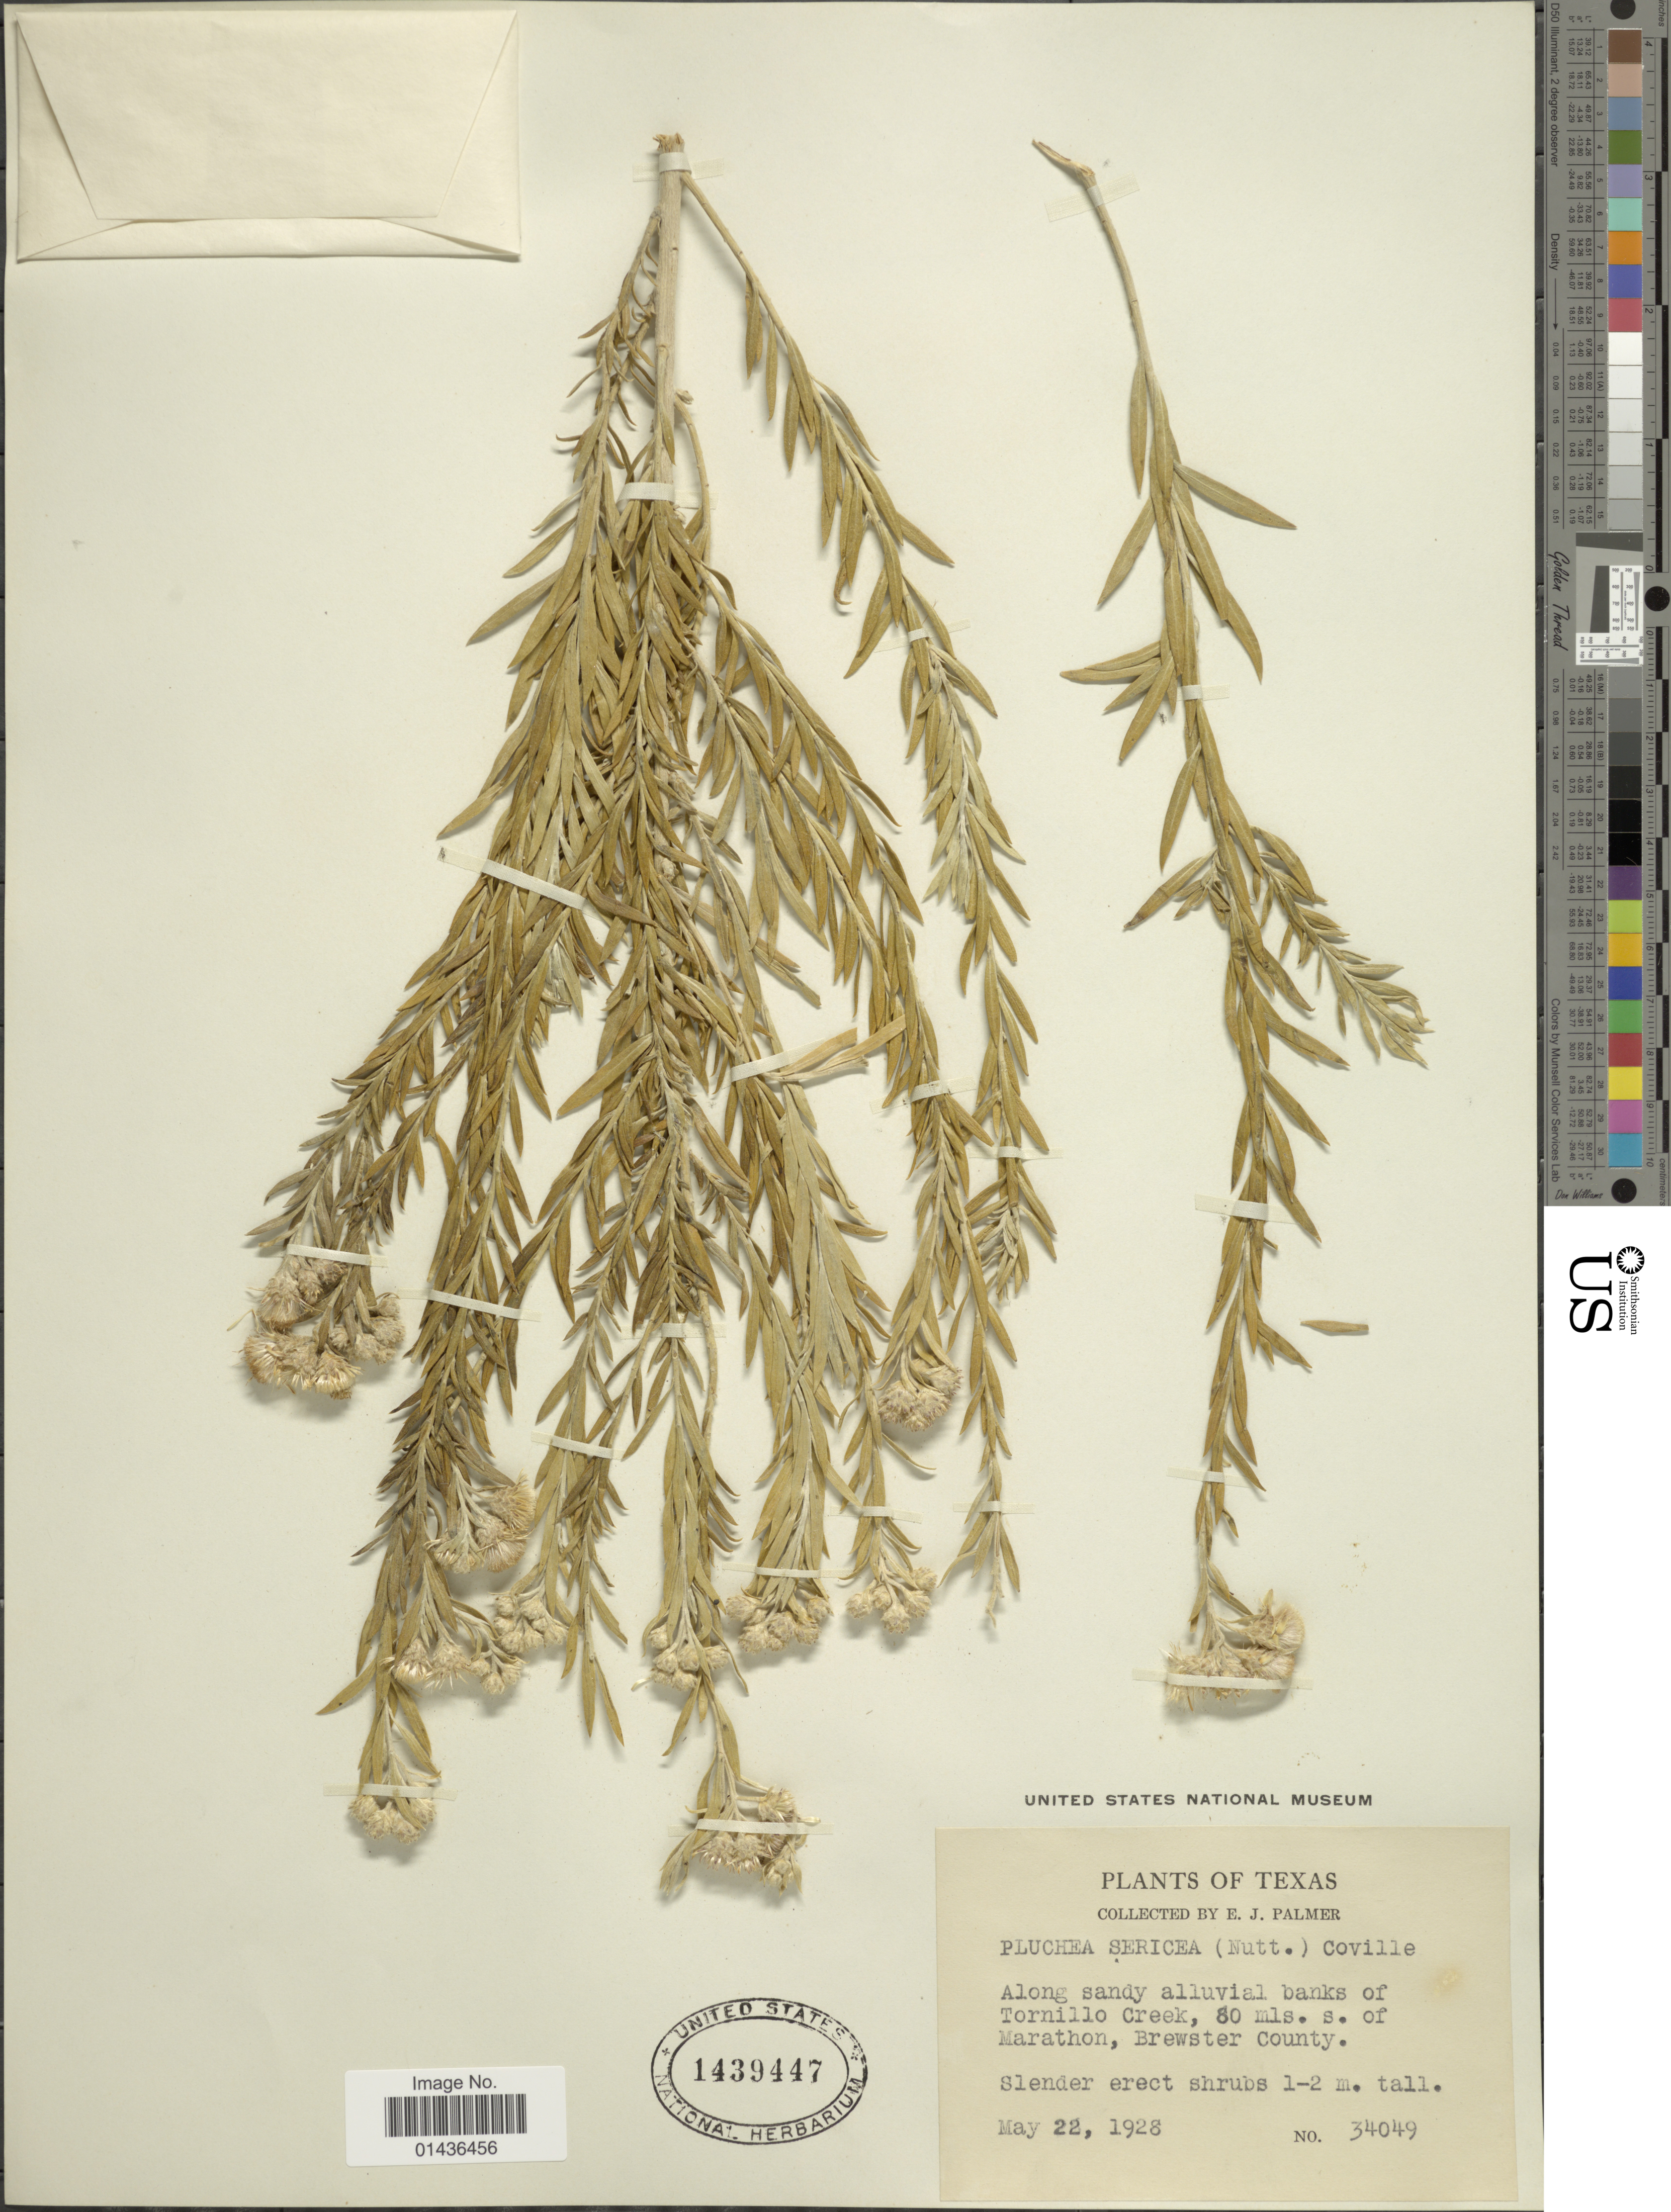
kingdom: Plantae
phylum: Tracheophyta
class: Magnoliopsida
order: Asterales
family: Asteraceae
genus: Pluchea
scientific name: Pluchea sericea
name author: (Nutt.) Coville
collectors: E. J. Palmer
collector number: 34049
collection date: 1928-05-22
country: United States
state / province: Texas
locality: Banks of Tornillo Creek, 80 mls. s. of Marathon, Brewster County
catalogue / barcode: US 1439447